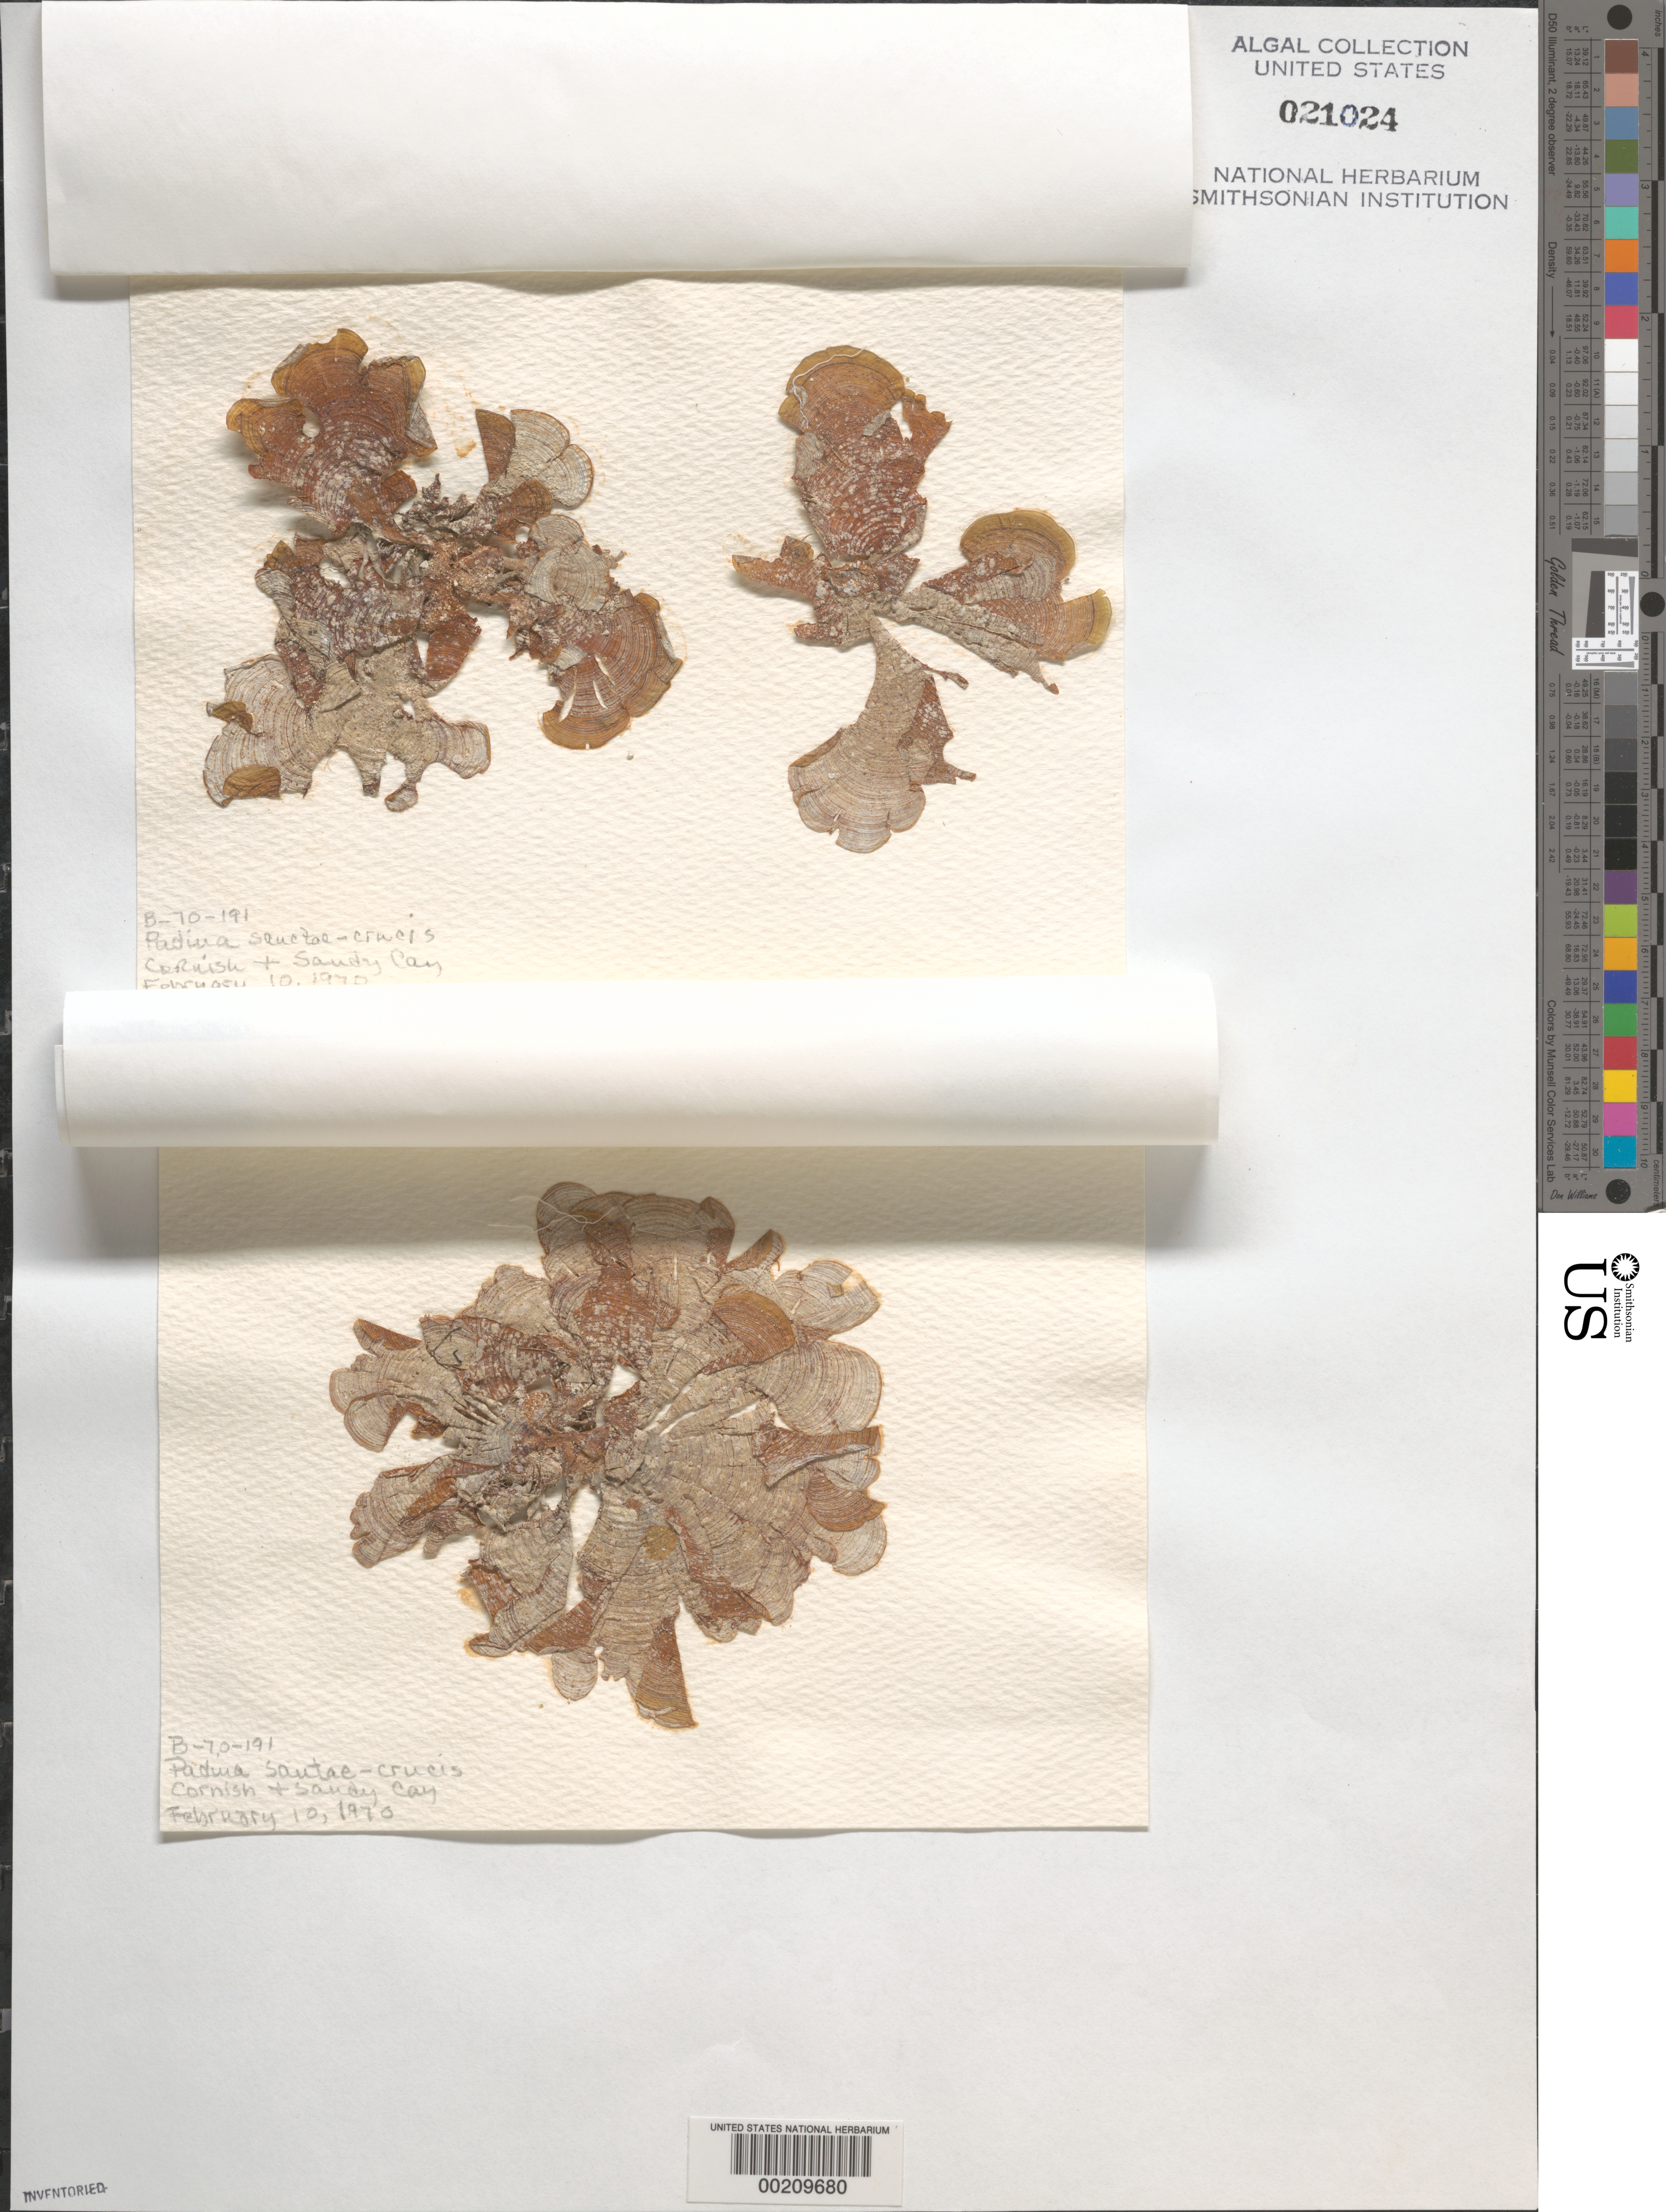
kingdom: Chromista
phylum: Ochrophyta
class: Phaeophyceae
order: Dictyotales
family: Dictyotaceae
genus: Padina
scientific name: Padina sanctae-crucis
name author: Børgesen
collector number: K-70-191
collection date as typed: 10 Feb 1970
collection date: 1970-02-10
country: Bahamas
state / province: Abaco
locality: Cornish and sandy cays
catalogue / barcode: US 21024